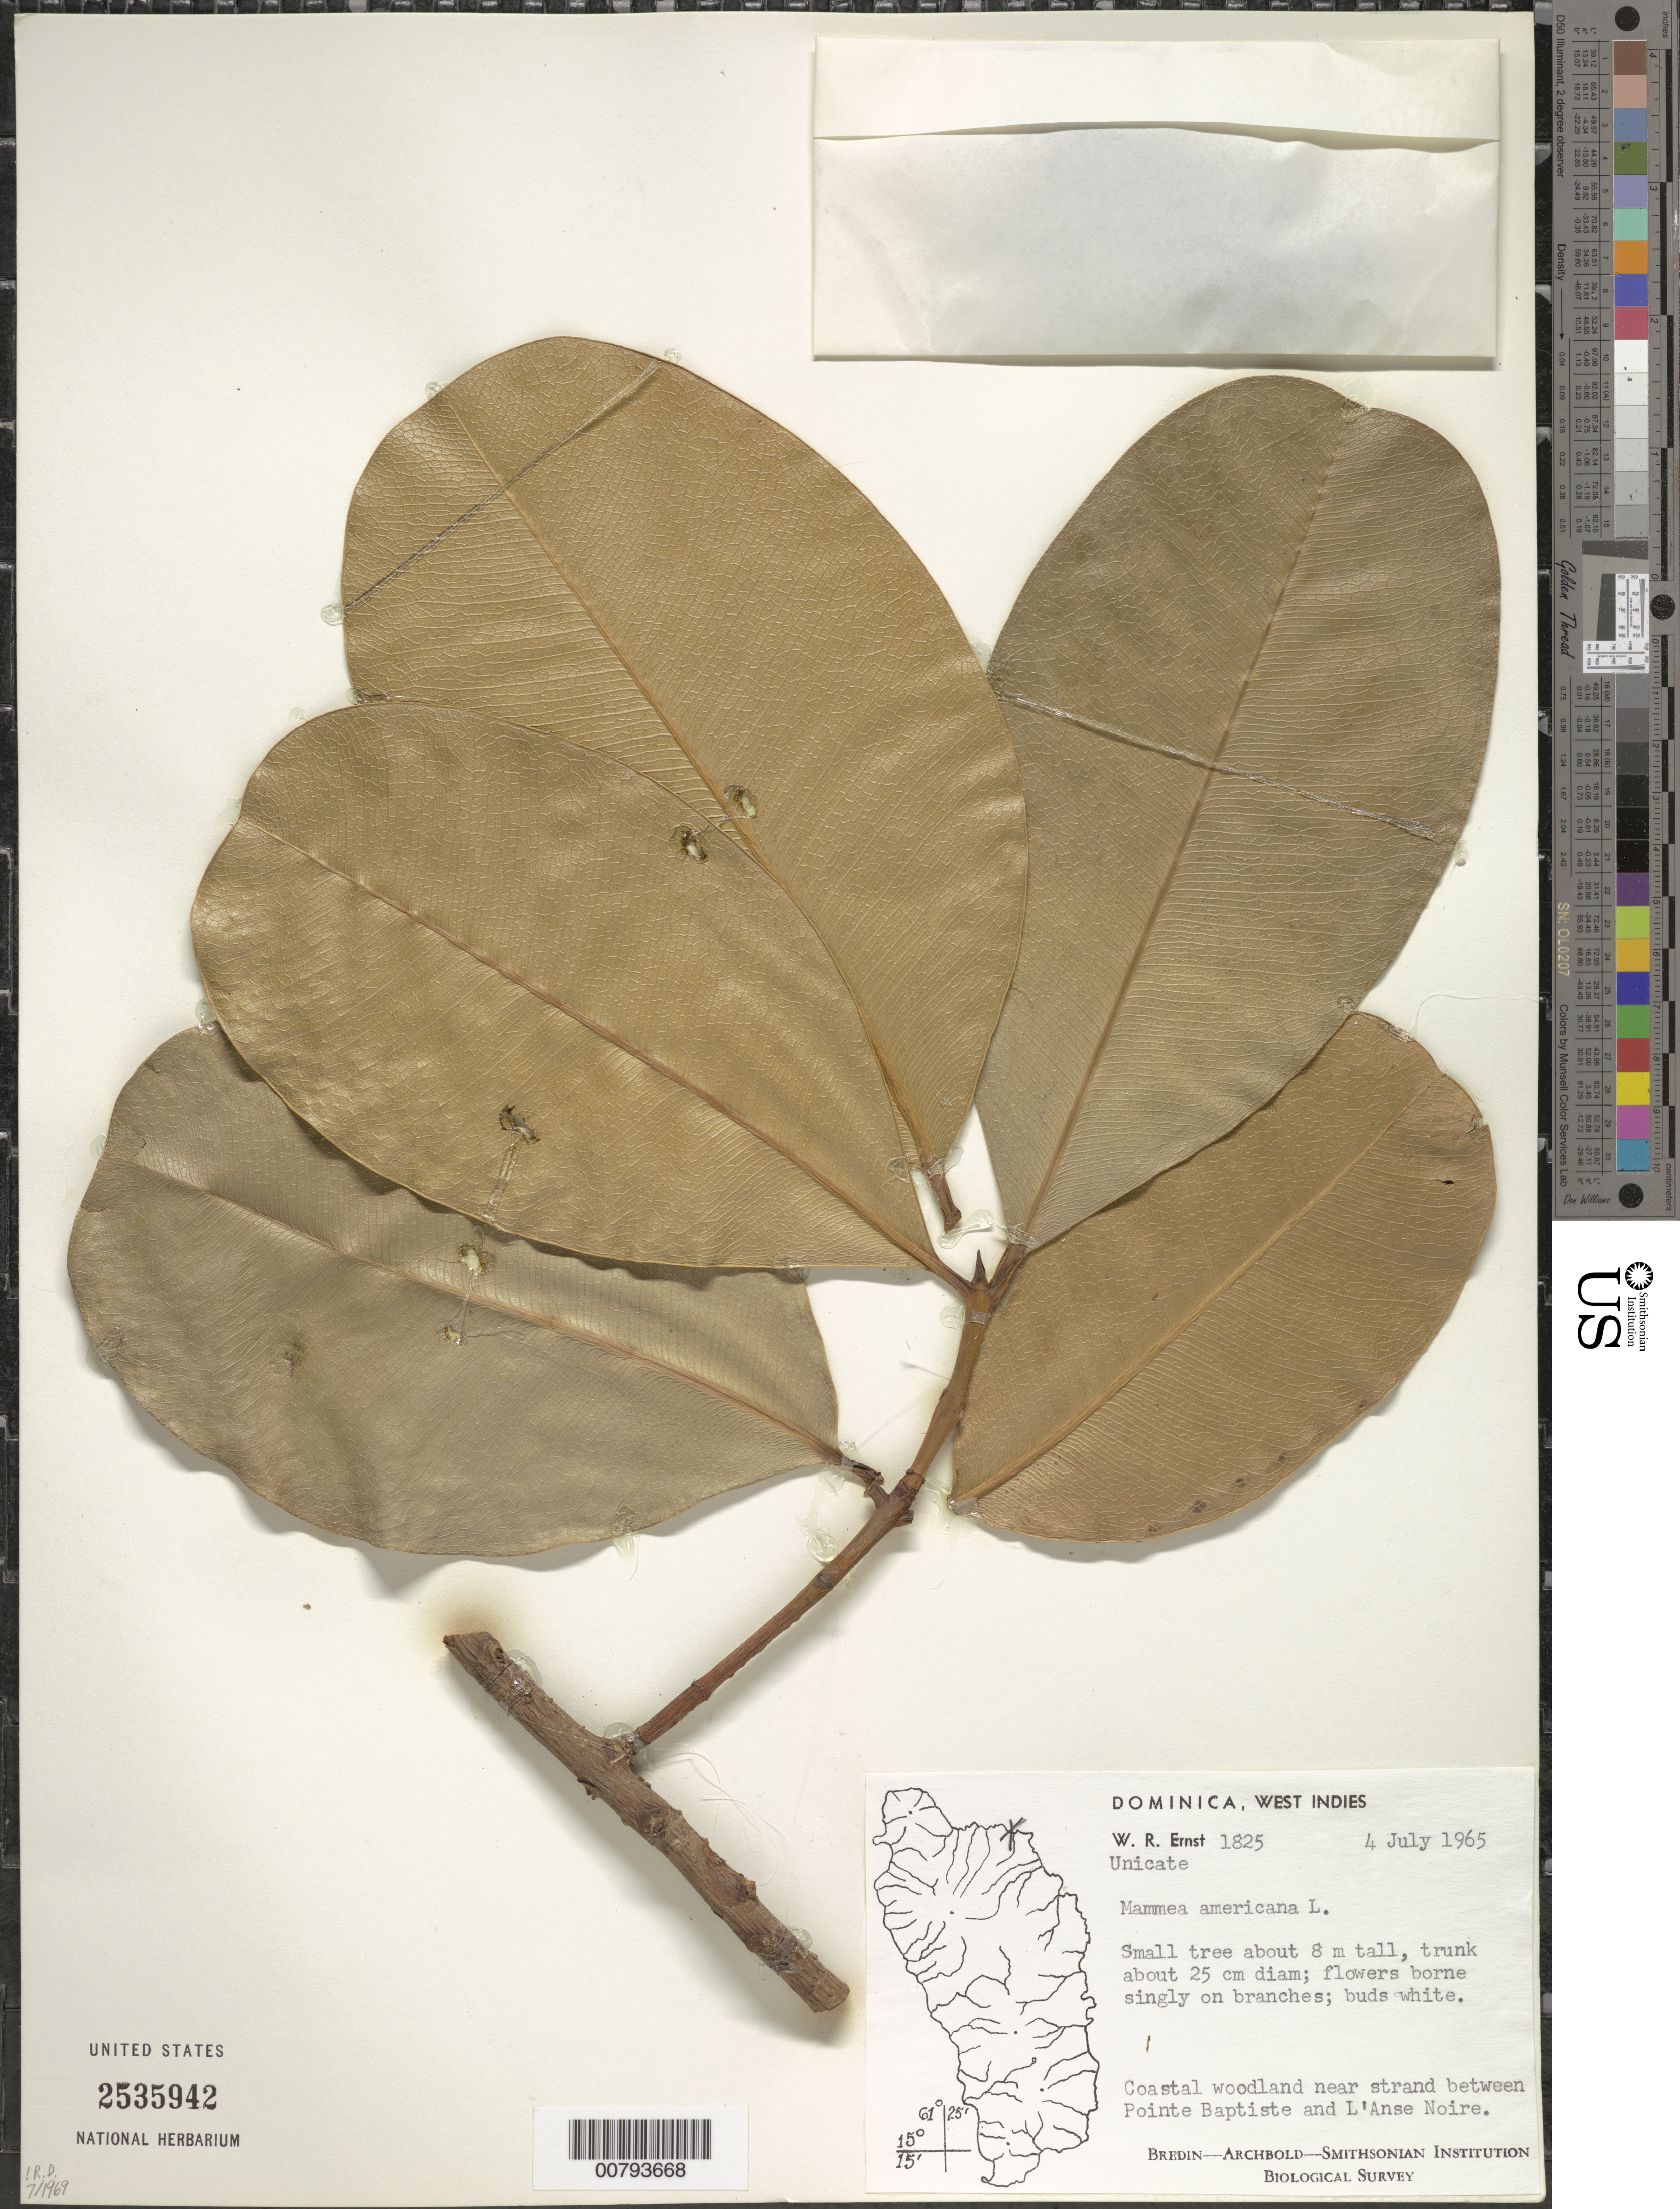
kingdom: Plantae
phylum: Tracheophyta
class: Magnoliopsida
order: Malpighiales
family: Calophyllaceae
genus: Mammea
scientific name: Mammea americana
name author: L.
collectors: W. R. Ernst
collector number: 1825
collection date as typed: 04 Jul 1965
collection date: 1965-07-04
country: Dominica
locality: Near strand between Pointe Baptiste and L'Anse Noire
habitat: Coastal woodland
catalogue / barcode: US 2535942